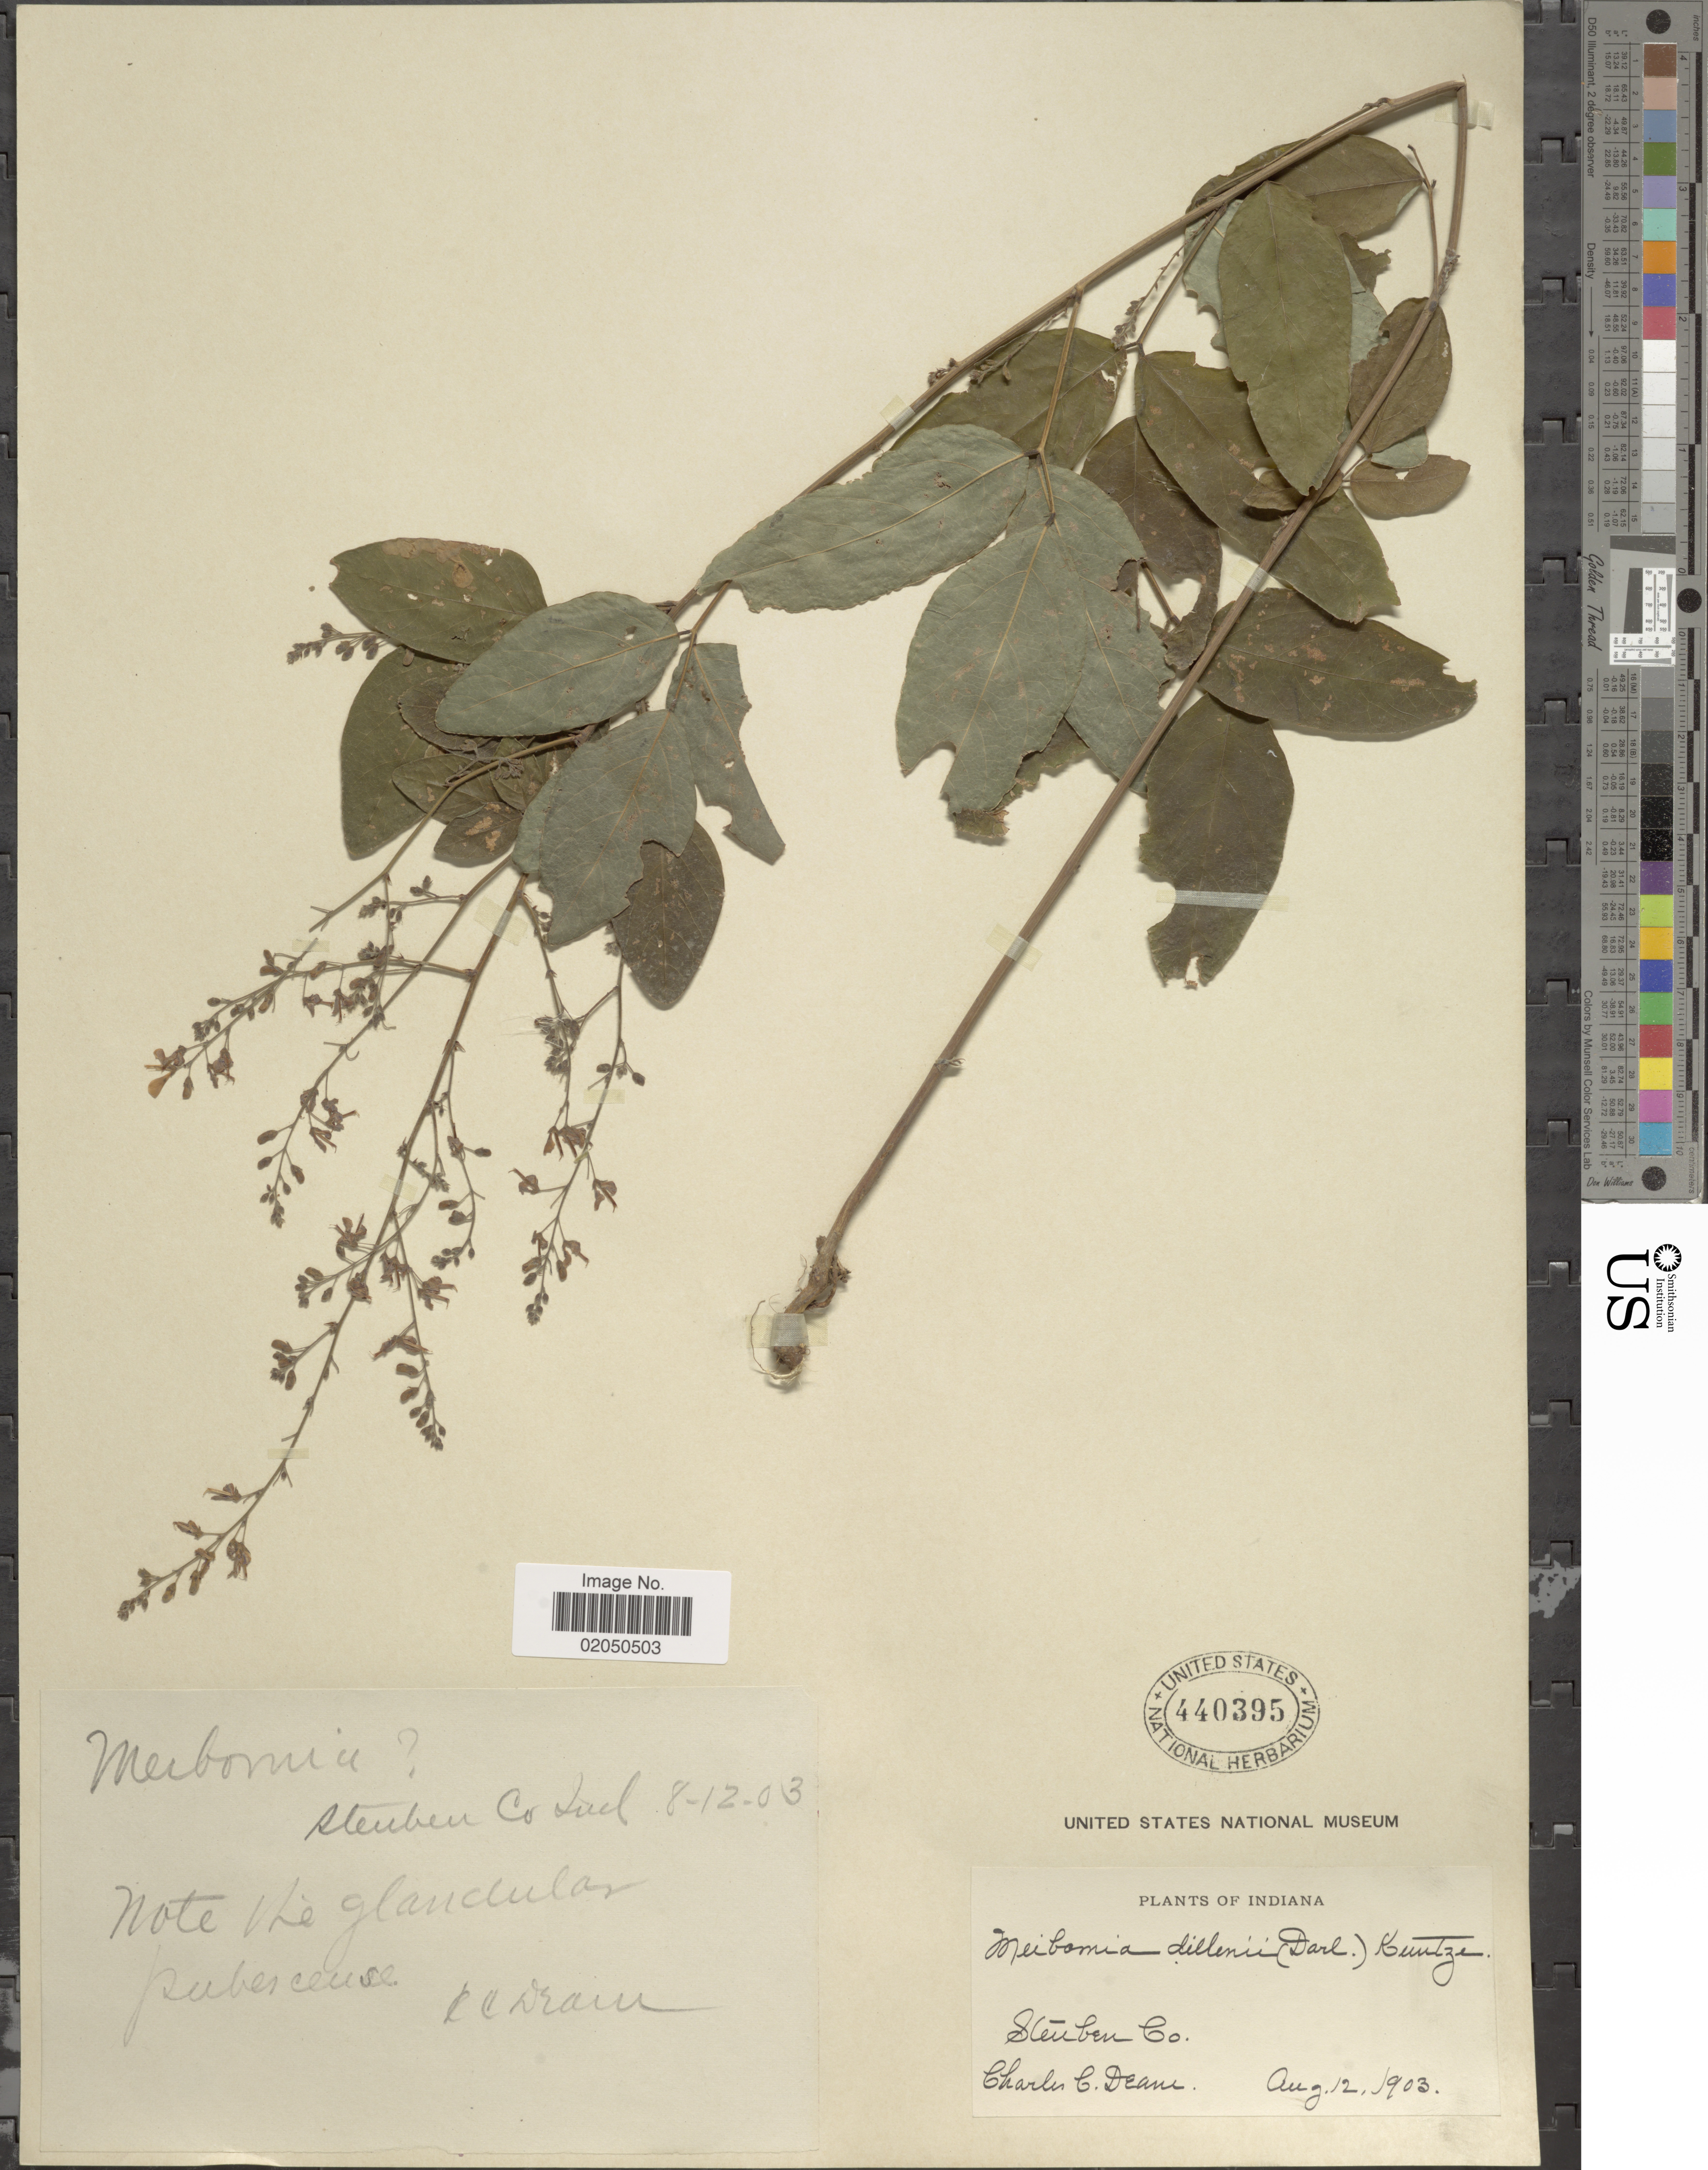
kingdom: Plantae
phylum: Tracheophyta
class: Magnoliopsida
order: Fabales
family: Fabaceae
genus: Desmodium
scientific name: Desmodium glabellum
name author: (Michx.) DC.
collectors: C. C. Deam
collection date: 1903-08-12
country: United States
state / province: Indiana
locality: Steuben Co.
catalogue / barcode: US 440395